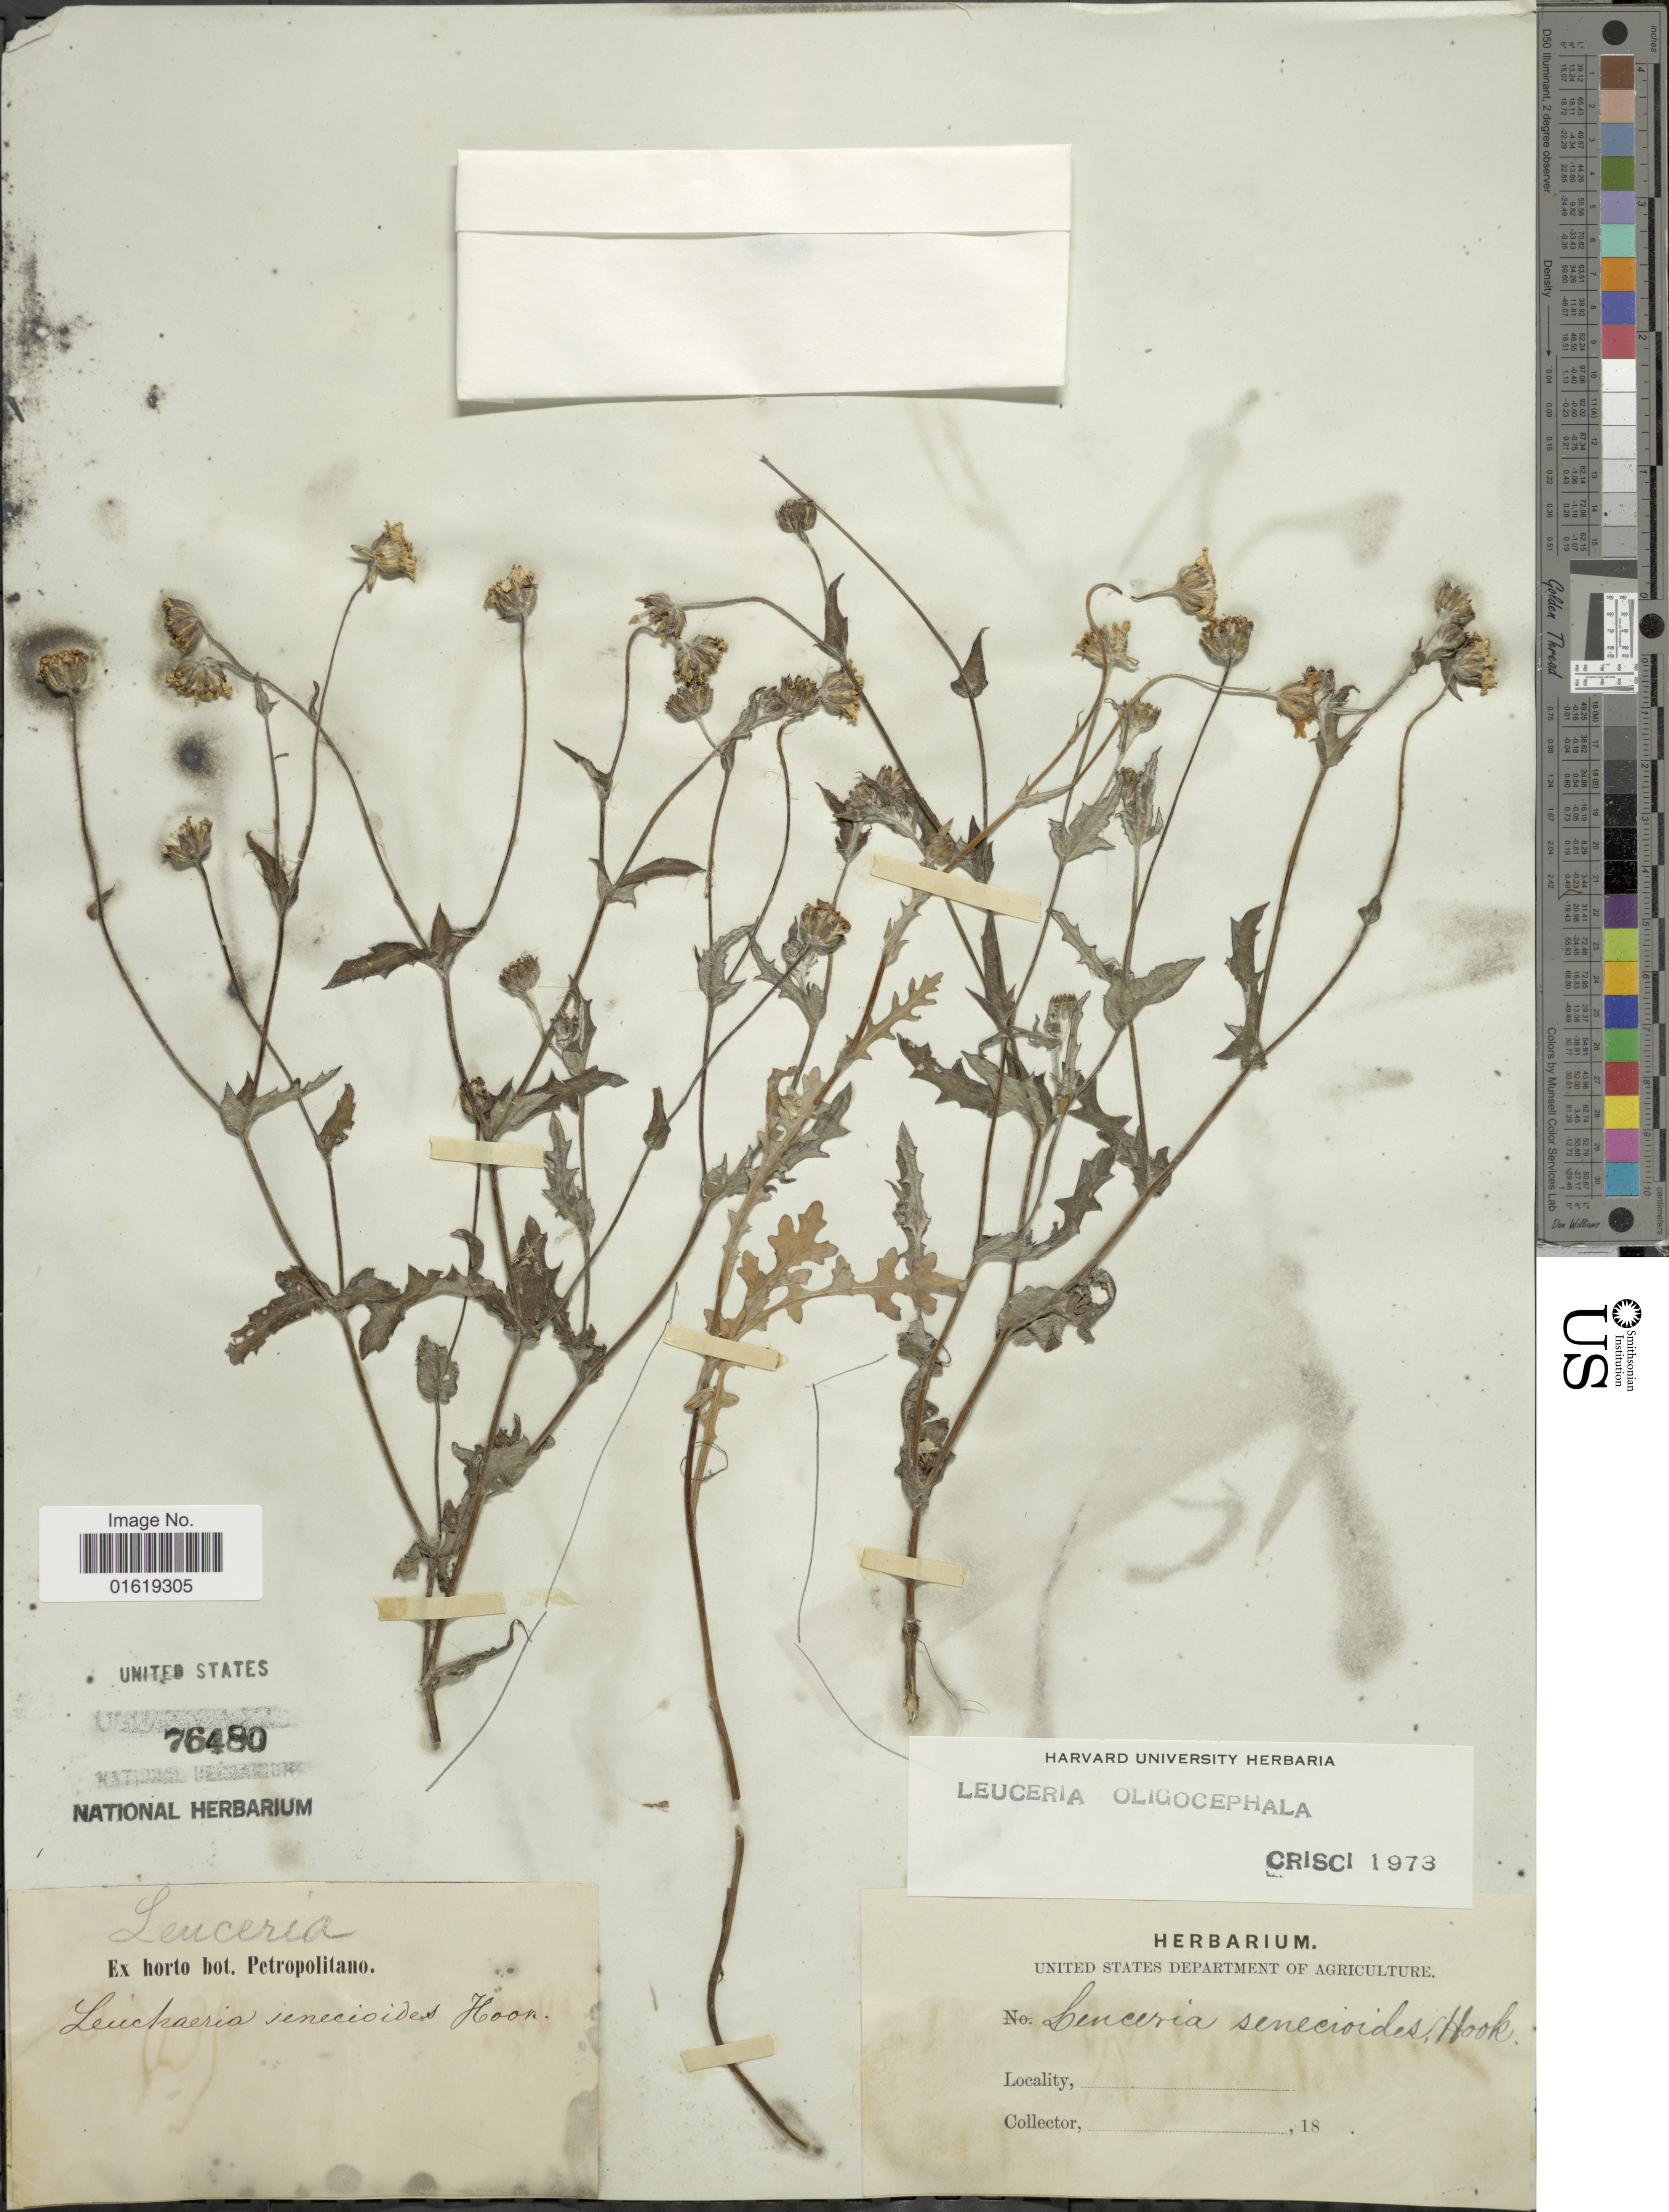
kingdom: Plantae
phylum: Tracheophyta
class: Magnoliopsida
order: Asterales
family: Asteraceae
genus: Leucheria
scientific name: Leucheria oligocephala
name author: J. Rémy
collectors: ex Horto Bot. Petropolitano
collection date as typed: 18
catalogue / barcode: US 76480